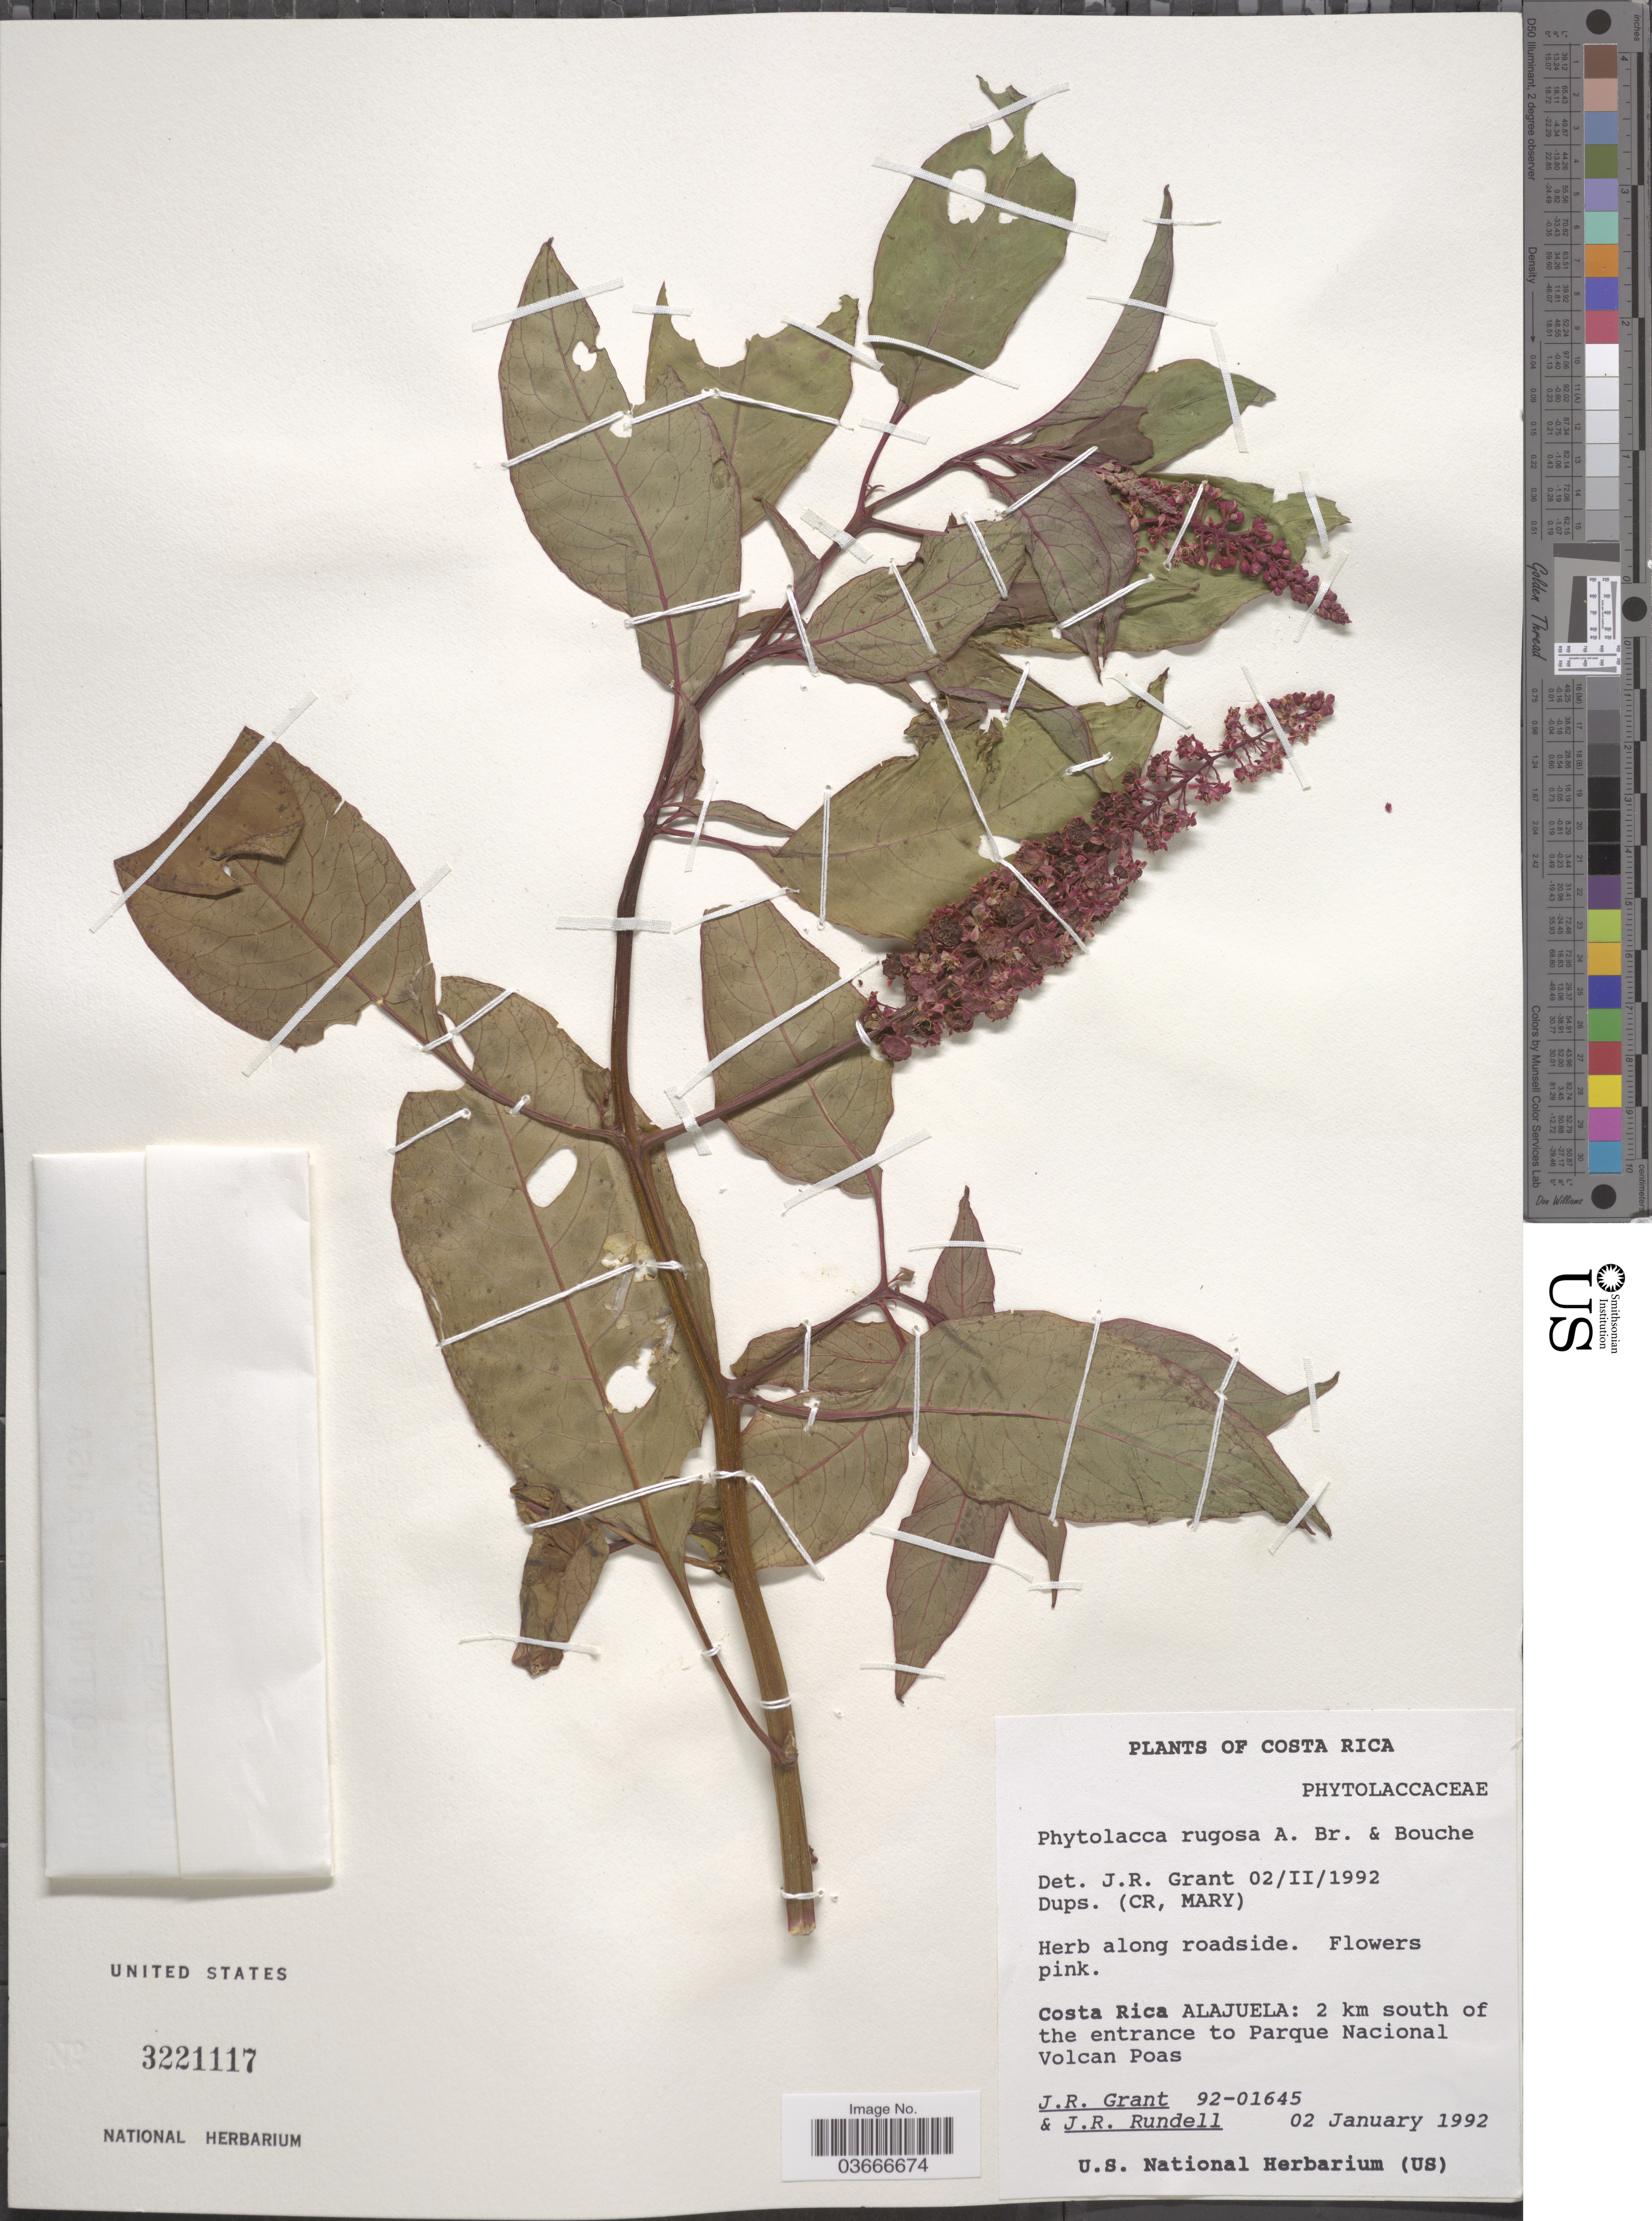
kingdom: Plantae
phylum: Tracheophyta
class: Magnoliopsida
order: Caryophyllales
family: Phytolaccaceae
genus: Phytolacca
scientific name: Phytolacca rugosa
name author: A. Braun & C.D. Bouché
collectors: J. Grant & J. R. Rundell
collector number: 92-01645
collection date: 1992-01-02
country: Costa Rica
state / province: Alajuela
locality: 2 km south of the entrance to Parque Nacional Volcan Poas.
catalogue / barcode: US 3221117